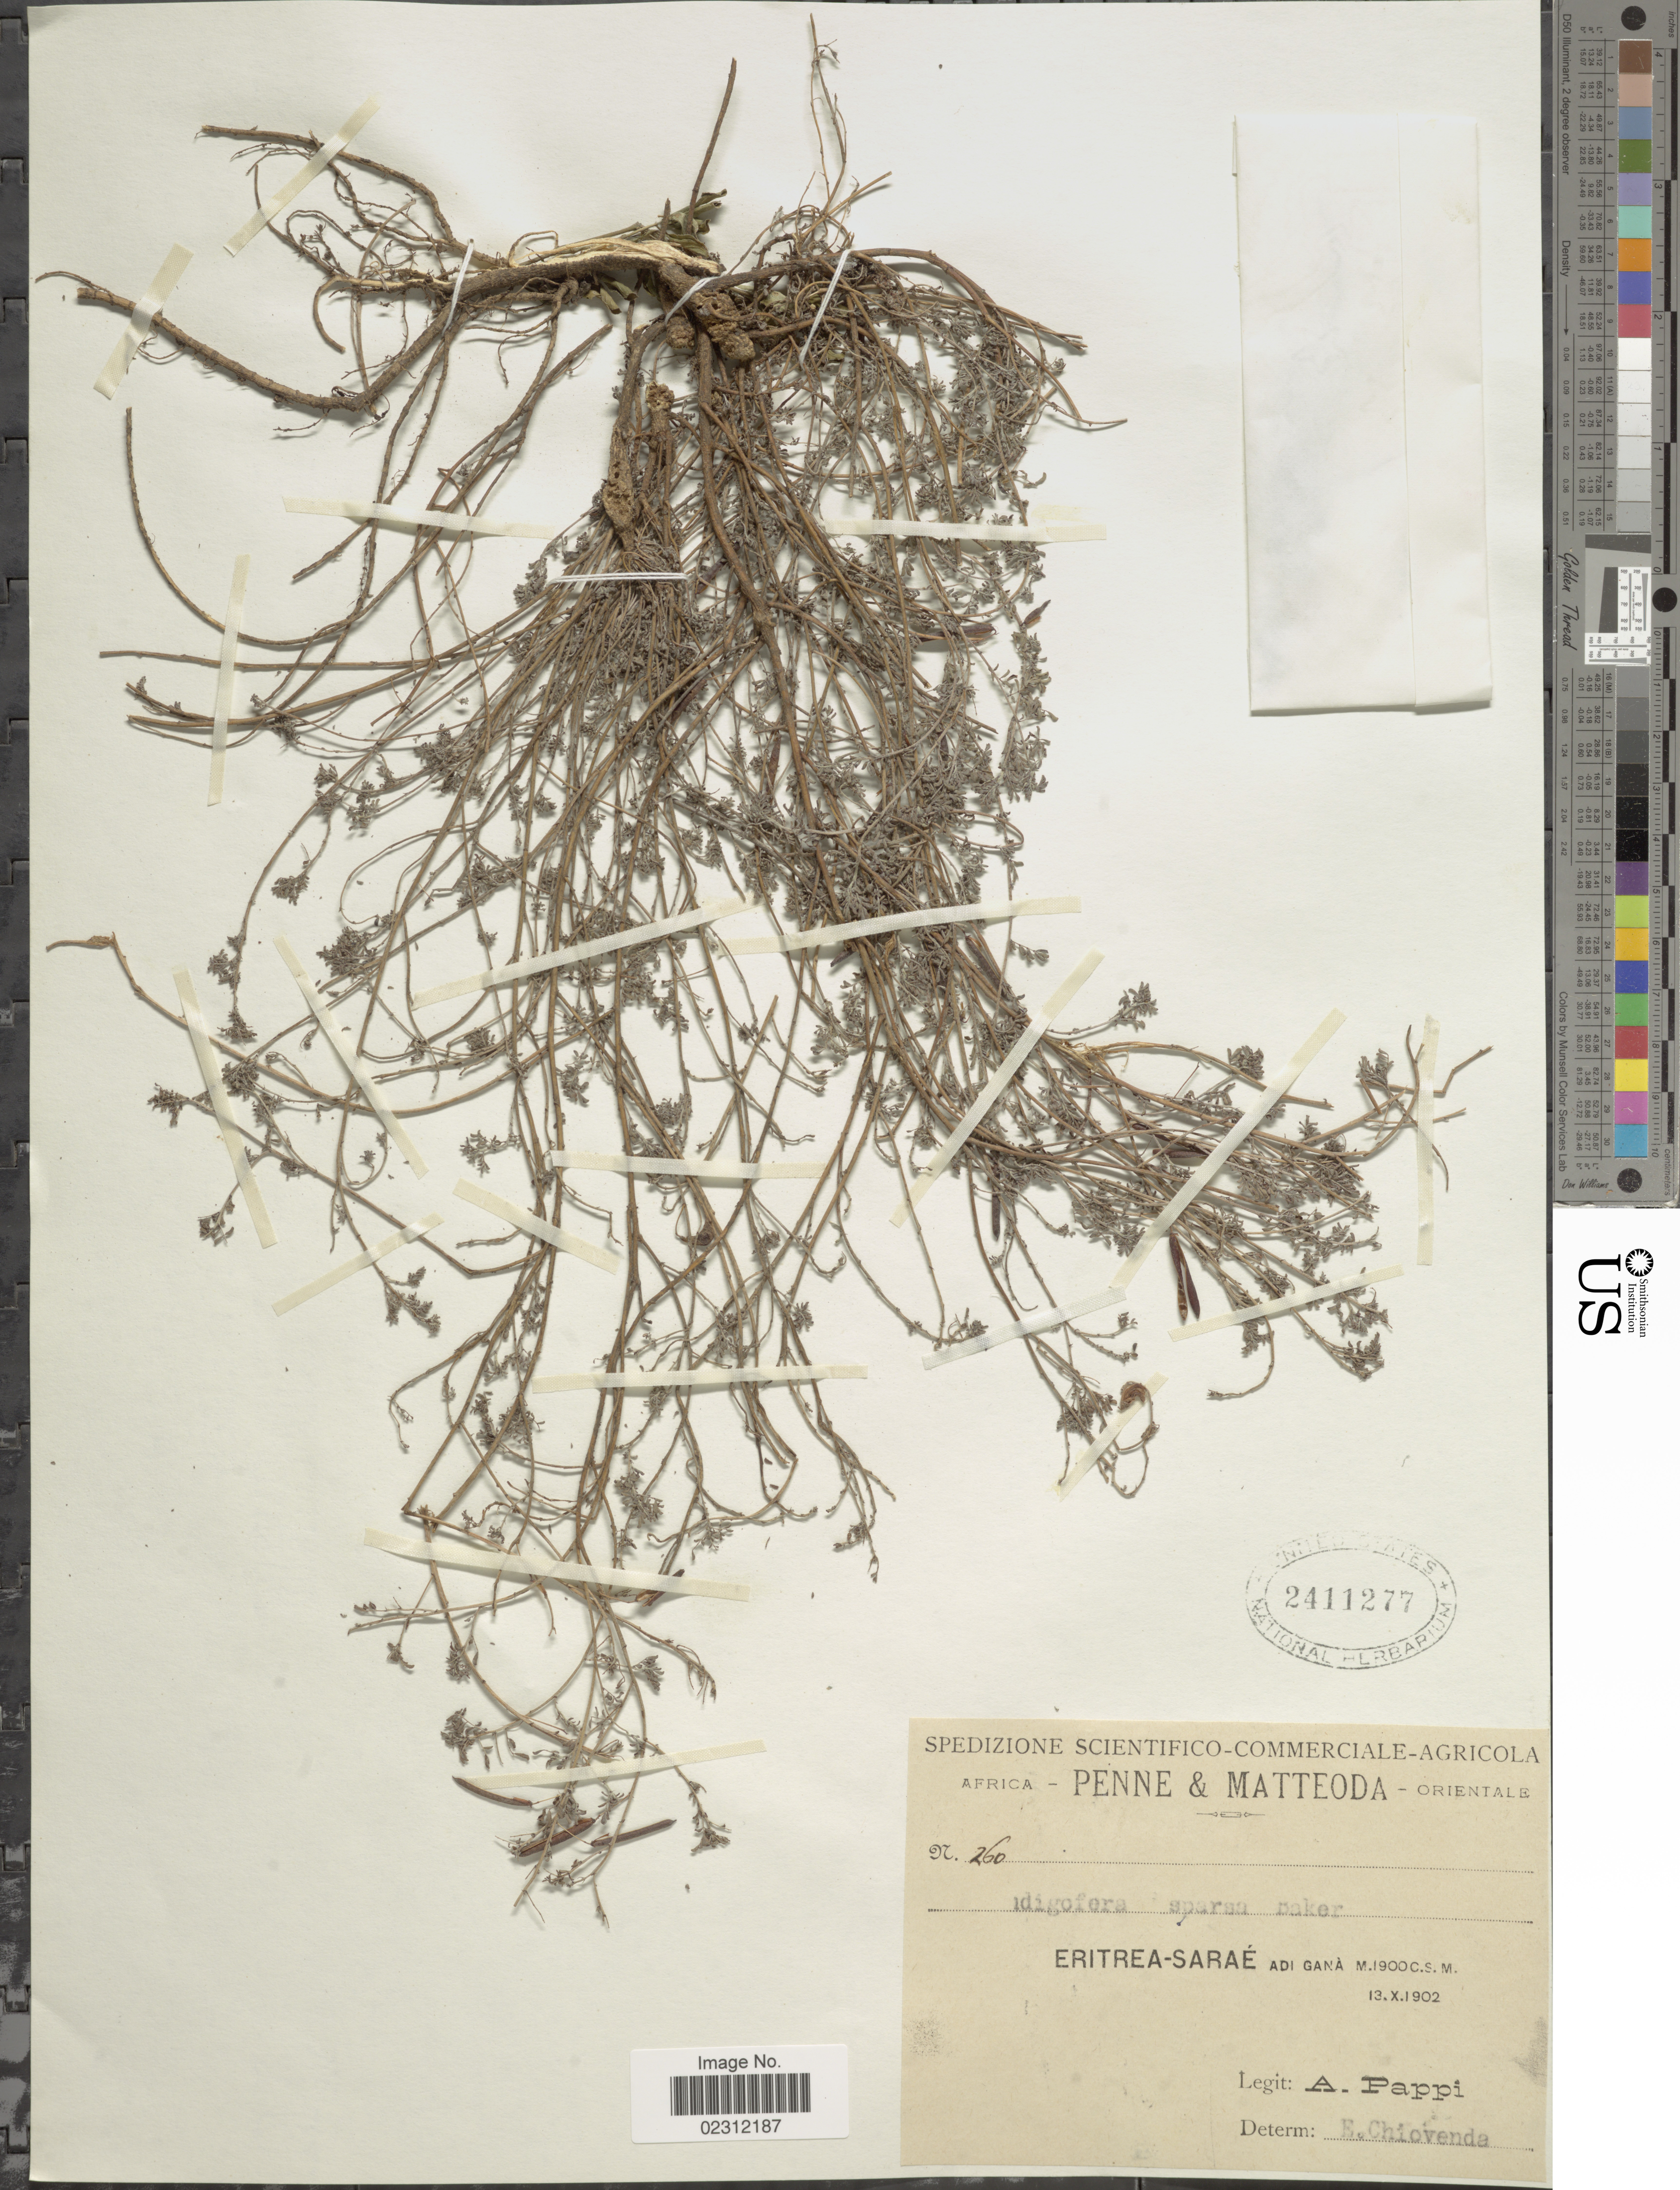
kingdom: Plantae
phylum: Tracheophyta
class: Magnoliopsida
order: Fabales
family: Fabaceae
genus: Indigofera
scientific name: Indigofera sparsa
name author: Baker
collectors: A. Pappi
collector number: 260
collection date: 1902-10-13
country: Eritrea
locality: Penne & Matteoda, Eritrea-Sarae Adi Gana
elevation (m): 1900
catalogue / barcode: US 2411277